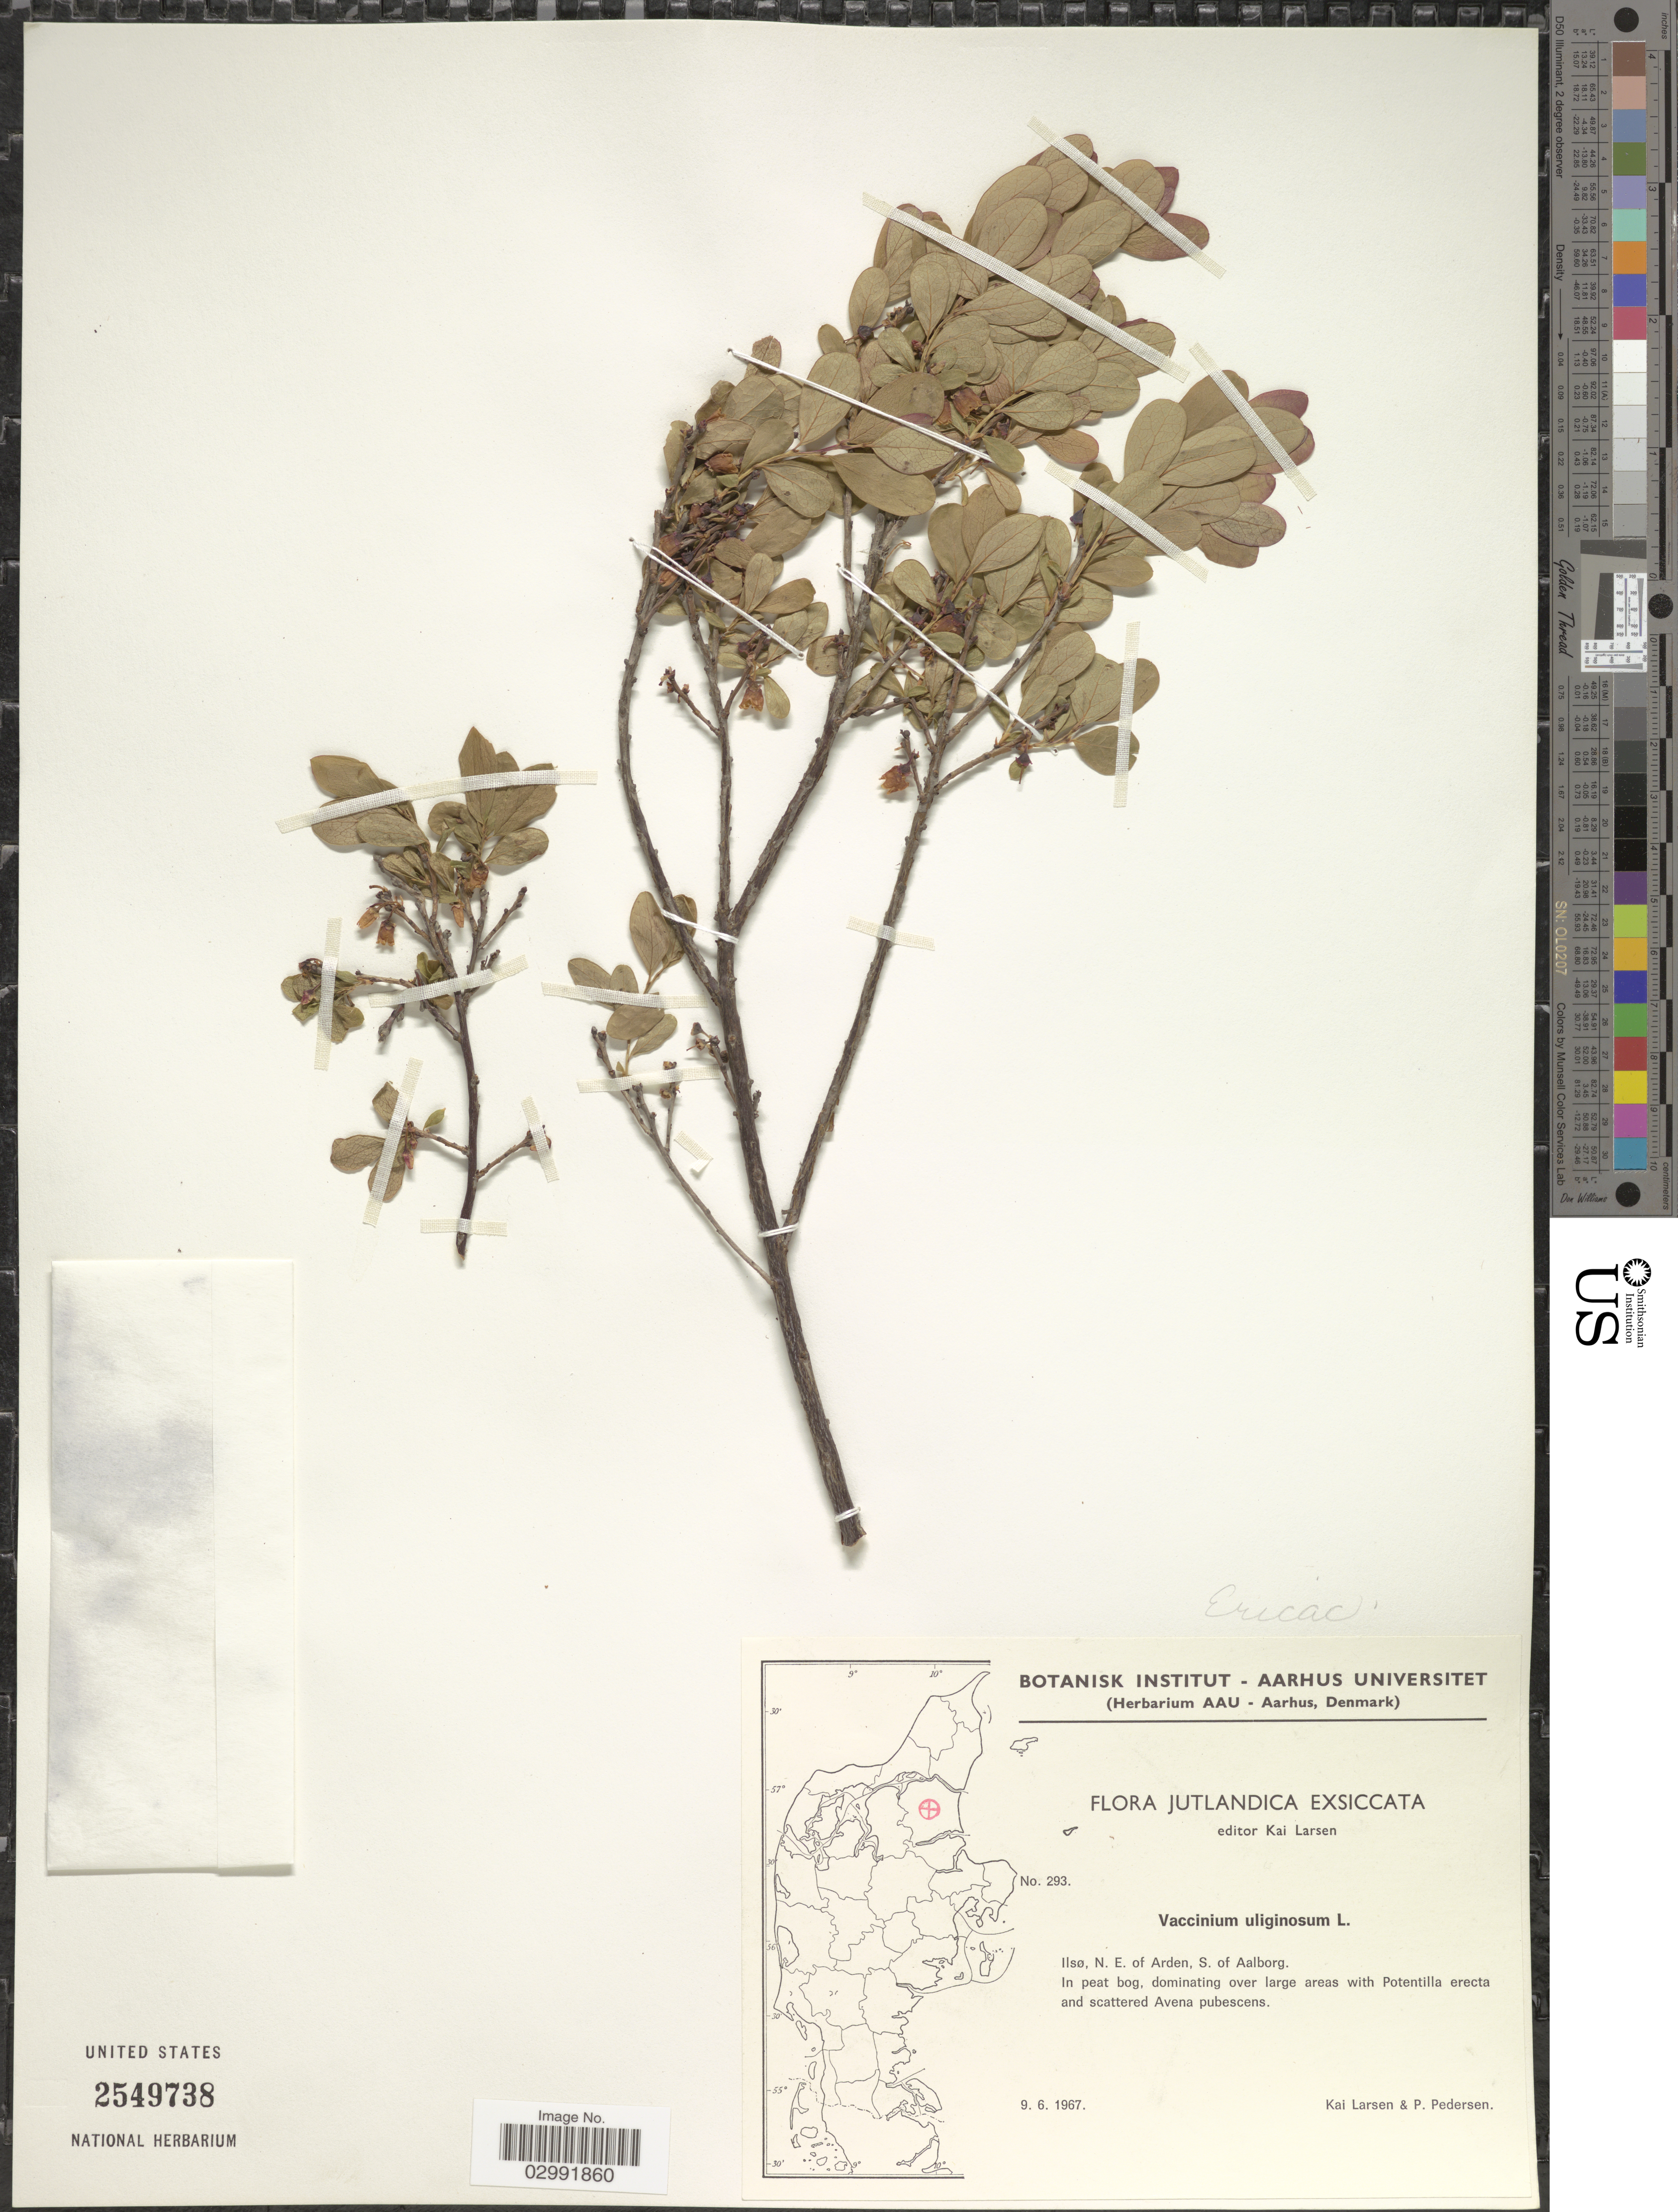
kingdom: Plantae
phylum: Tracheophyta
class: Magnoliopsida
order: Ericales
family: Ericaceae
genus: Vaccinium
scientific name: Vaccinium uliginosum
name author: L.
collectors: K. Larsen & P. Pedersen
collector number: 293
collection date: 1967-06-09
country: Denmark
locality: Ilsø, N.E. of Arden, S. of Aalborg.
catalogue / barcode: US 2549738